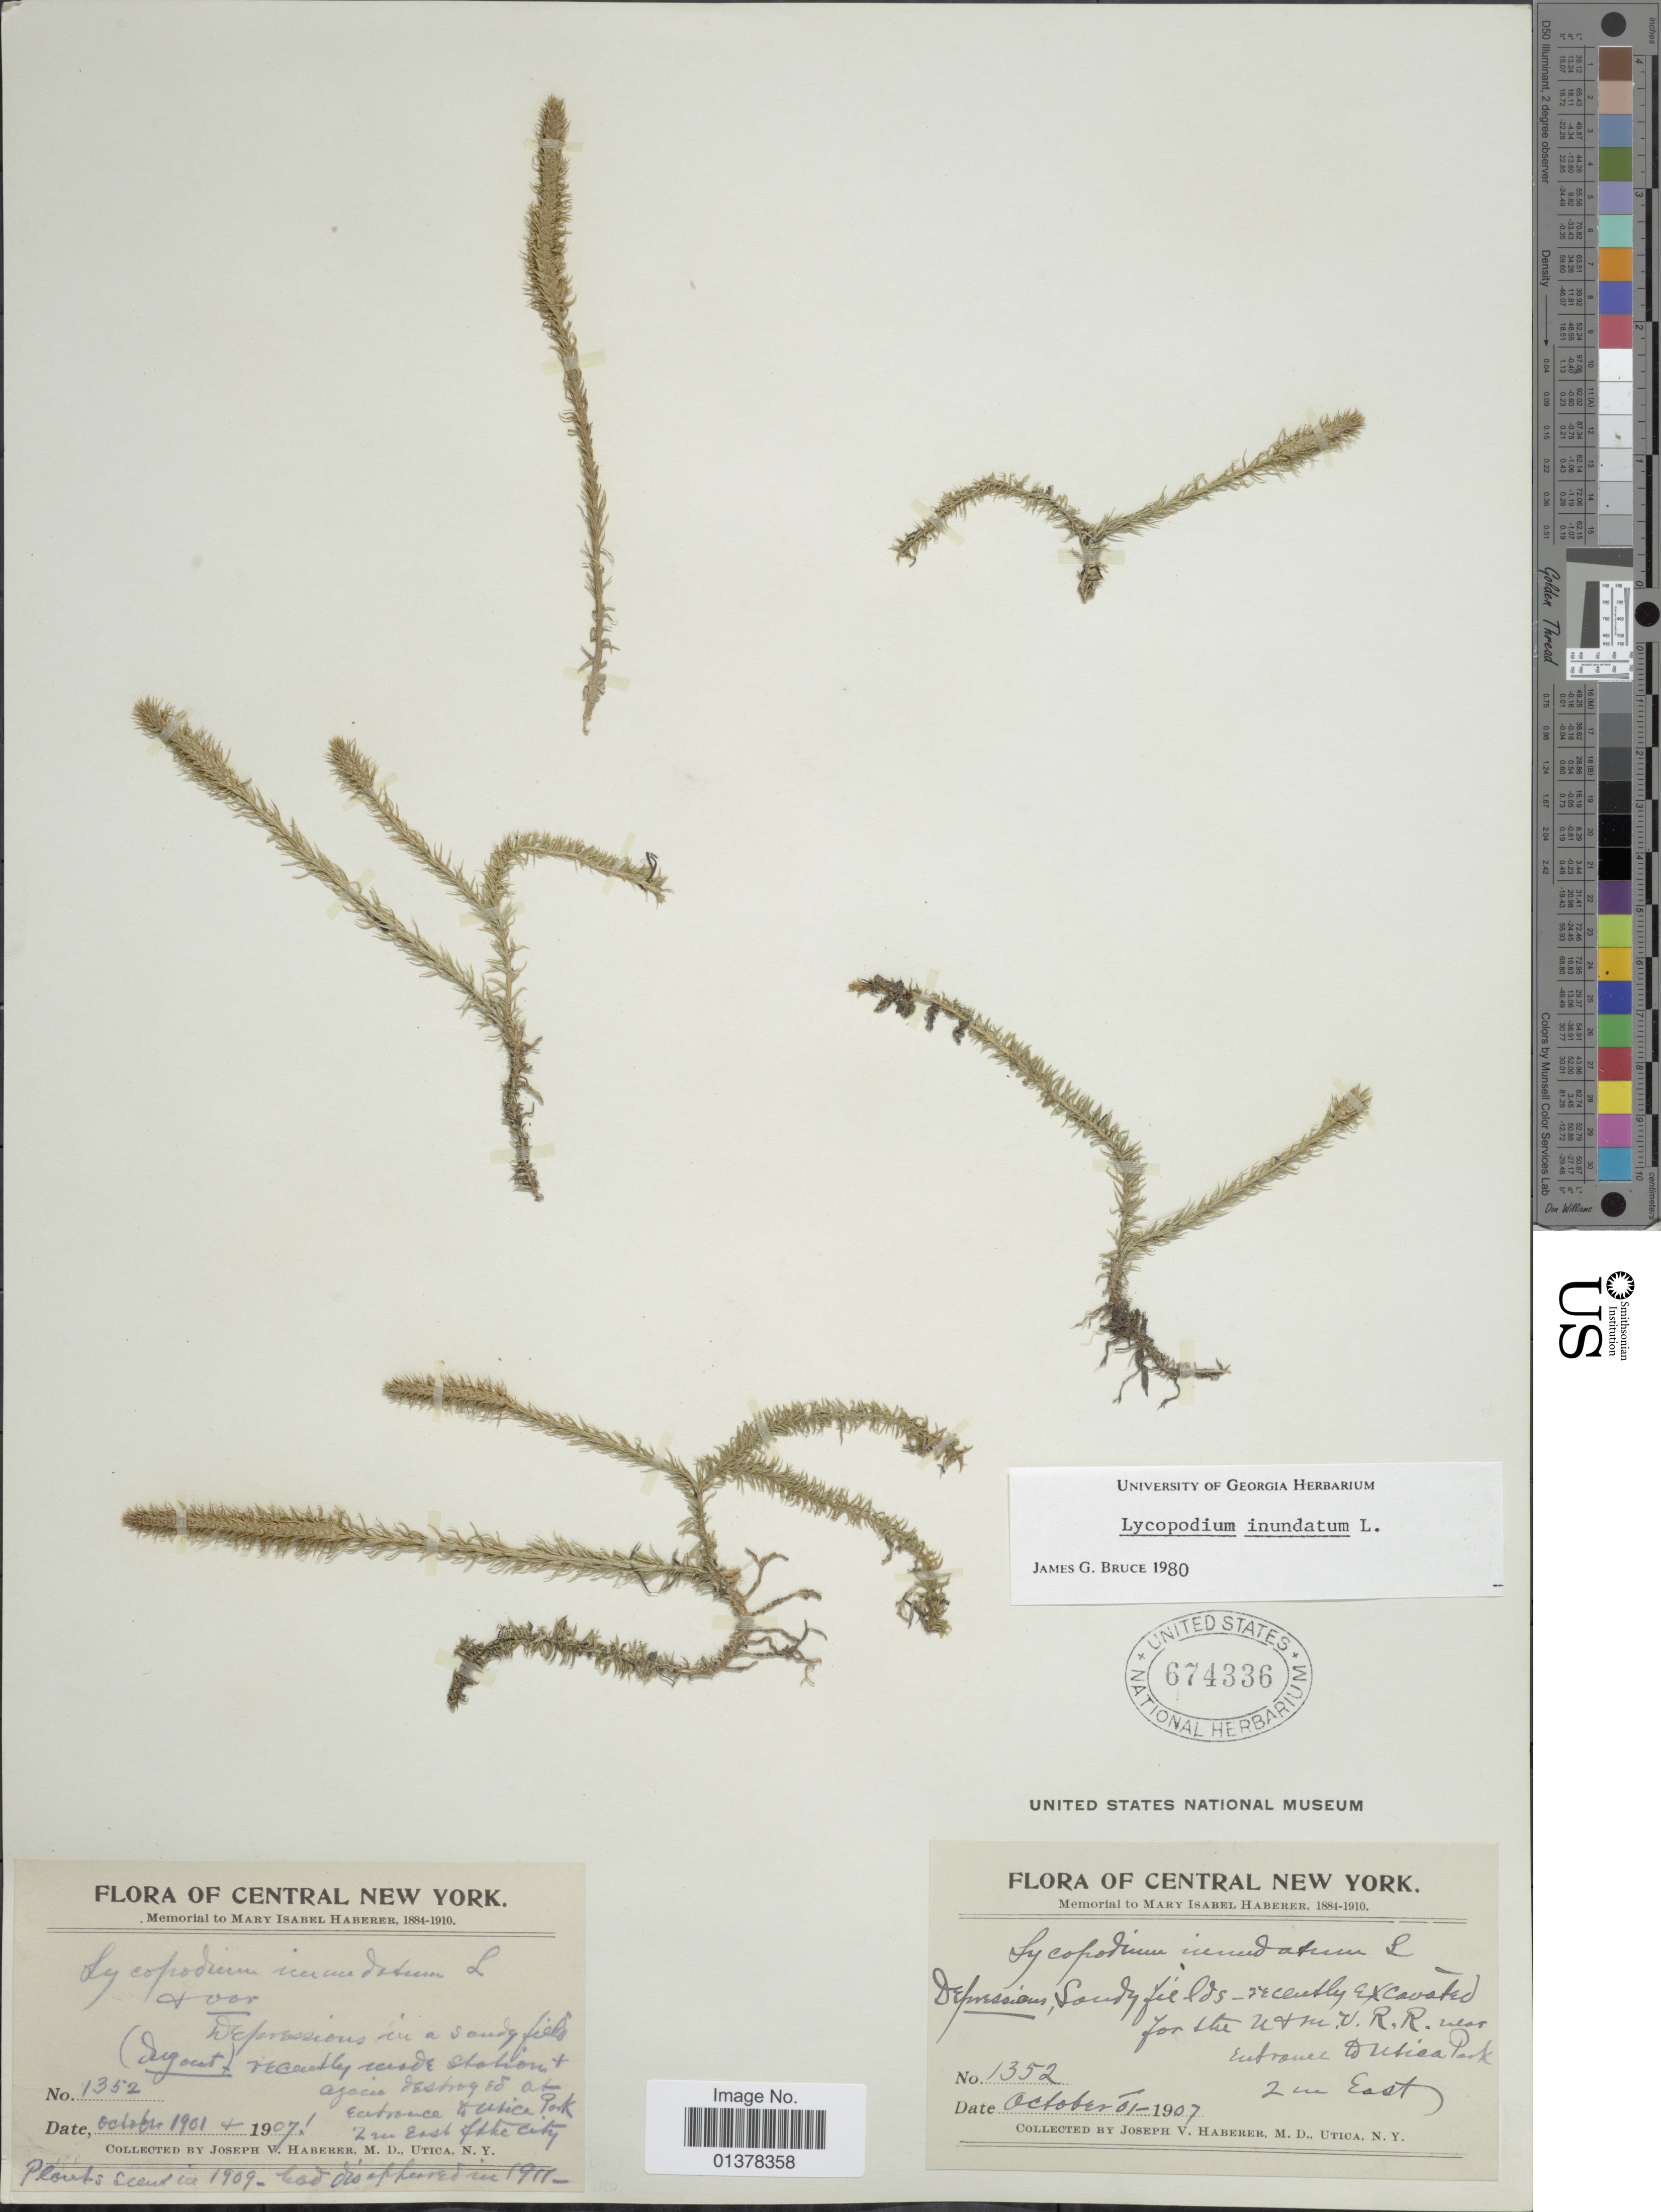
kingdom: Plantae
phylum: Tracheophyta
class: Lycopodiopsida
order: Lycopodiales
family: Lycopodiaceae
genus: Lycopodiella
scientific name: Lycopodiella inundata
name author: (L.) Holub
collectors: J. Harberer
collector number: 1352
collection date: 1901-10/1907-10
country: United States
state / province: New York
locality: Fields recently excavated for the U&M V.R.R. entrance to Utica Park. 2 m East.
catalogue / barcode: US 674336